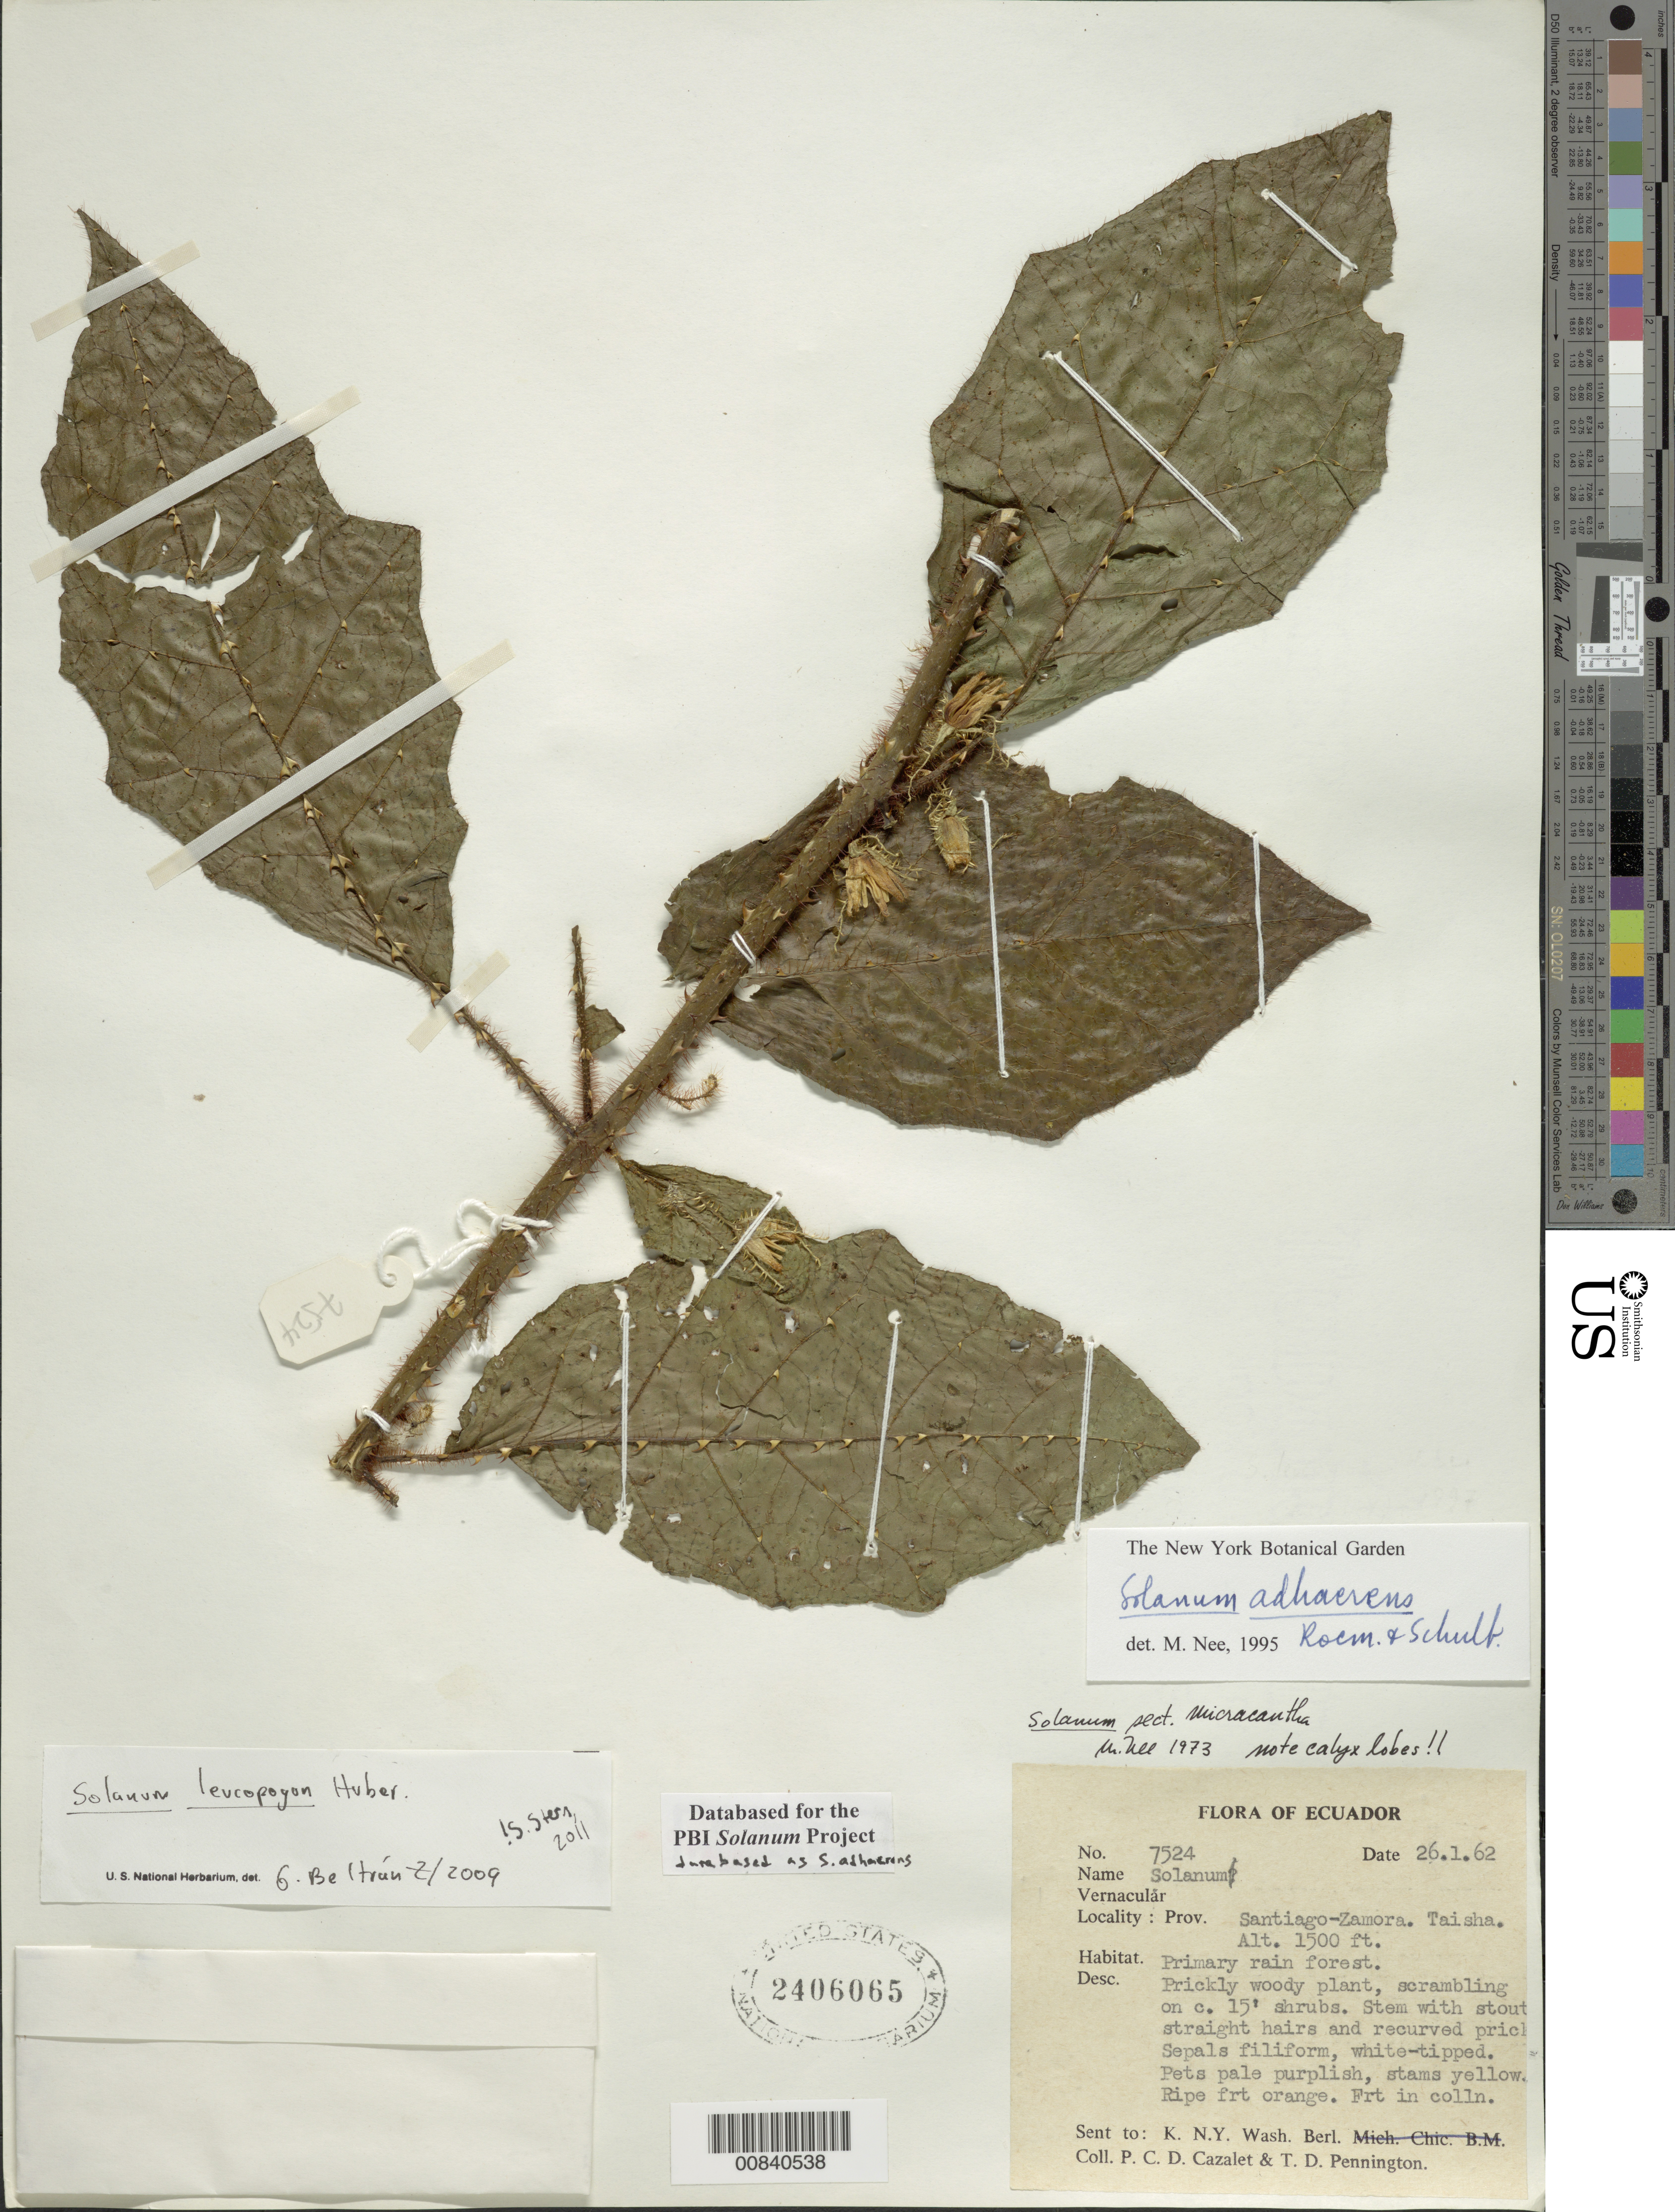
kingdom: Plantae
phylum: Tracheophyta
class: Magnoliopsida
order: Solanales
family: Solanaceae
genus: Solanum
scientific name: Solanum adhaerens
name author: Roem. & Schult.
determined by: Nee, Michael H.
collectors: P. C. D. Cazalet & T. D. Pennington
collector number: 7524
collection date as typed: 26 Jan 1962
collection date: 1962-01-26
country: Ecuador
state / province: Morona-Santiago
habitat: Primary rain forest.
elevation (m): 457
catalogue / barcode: US 2406065